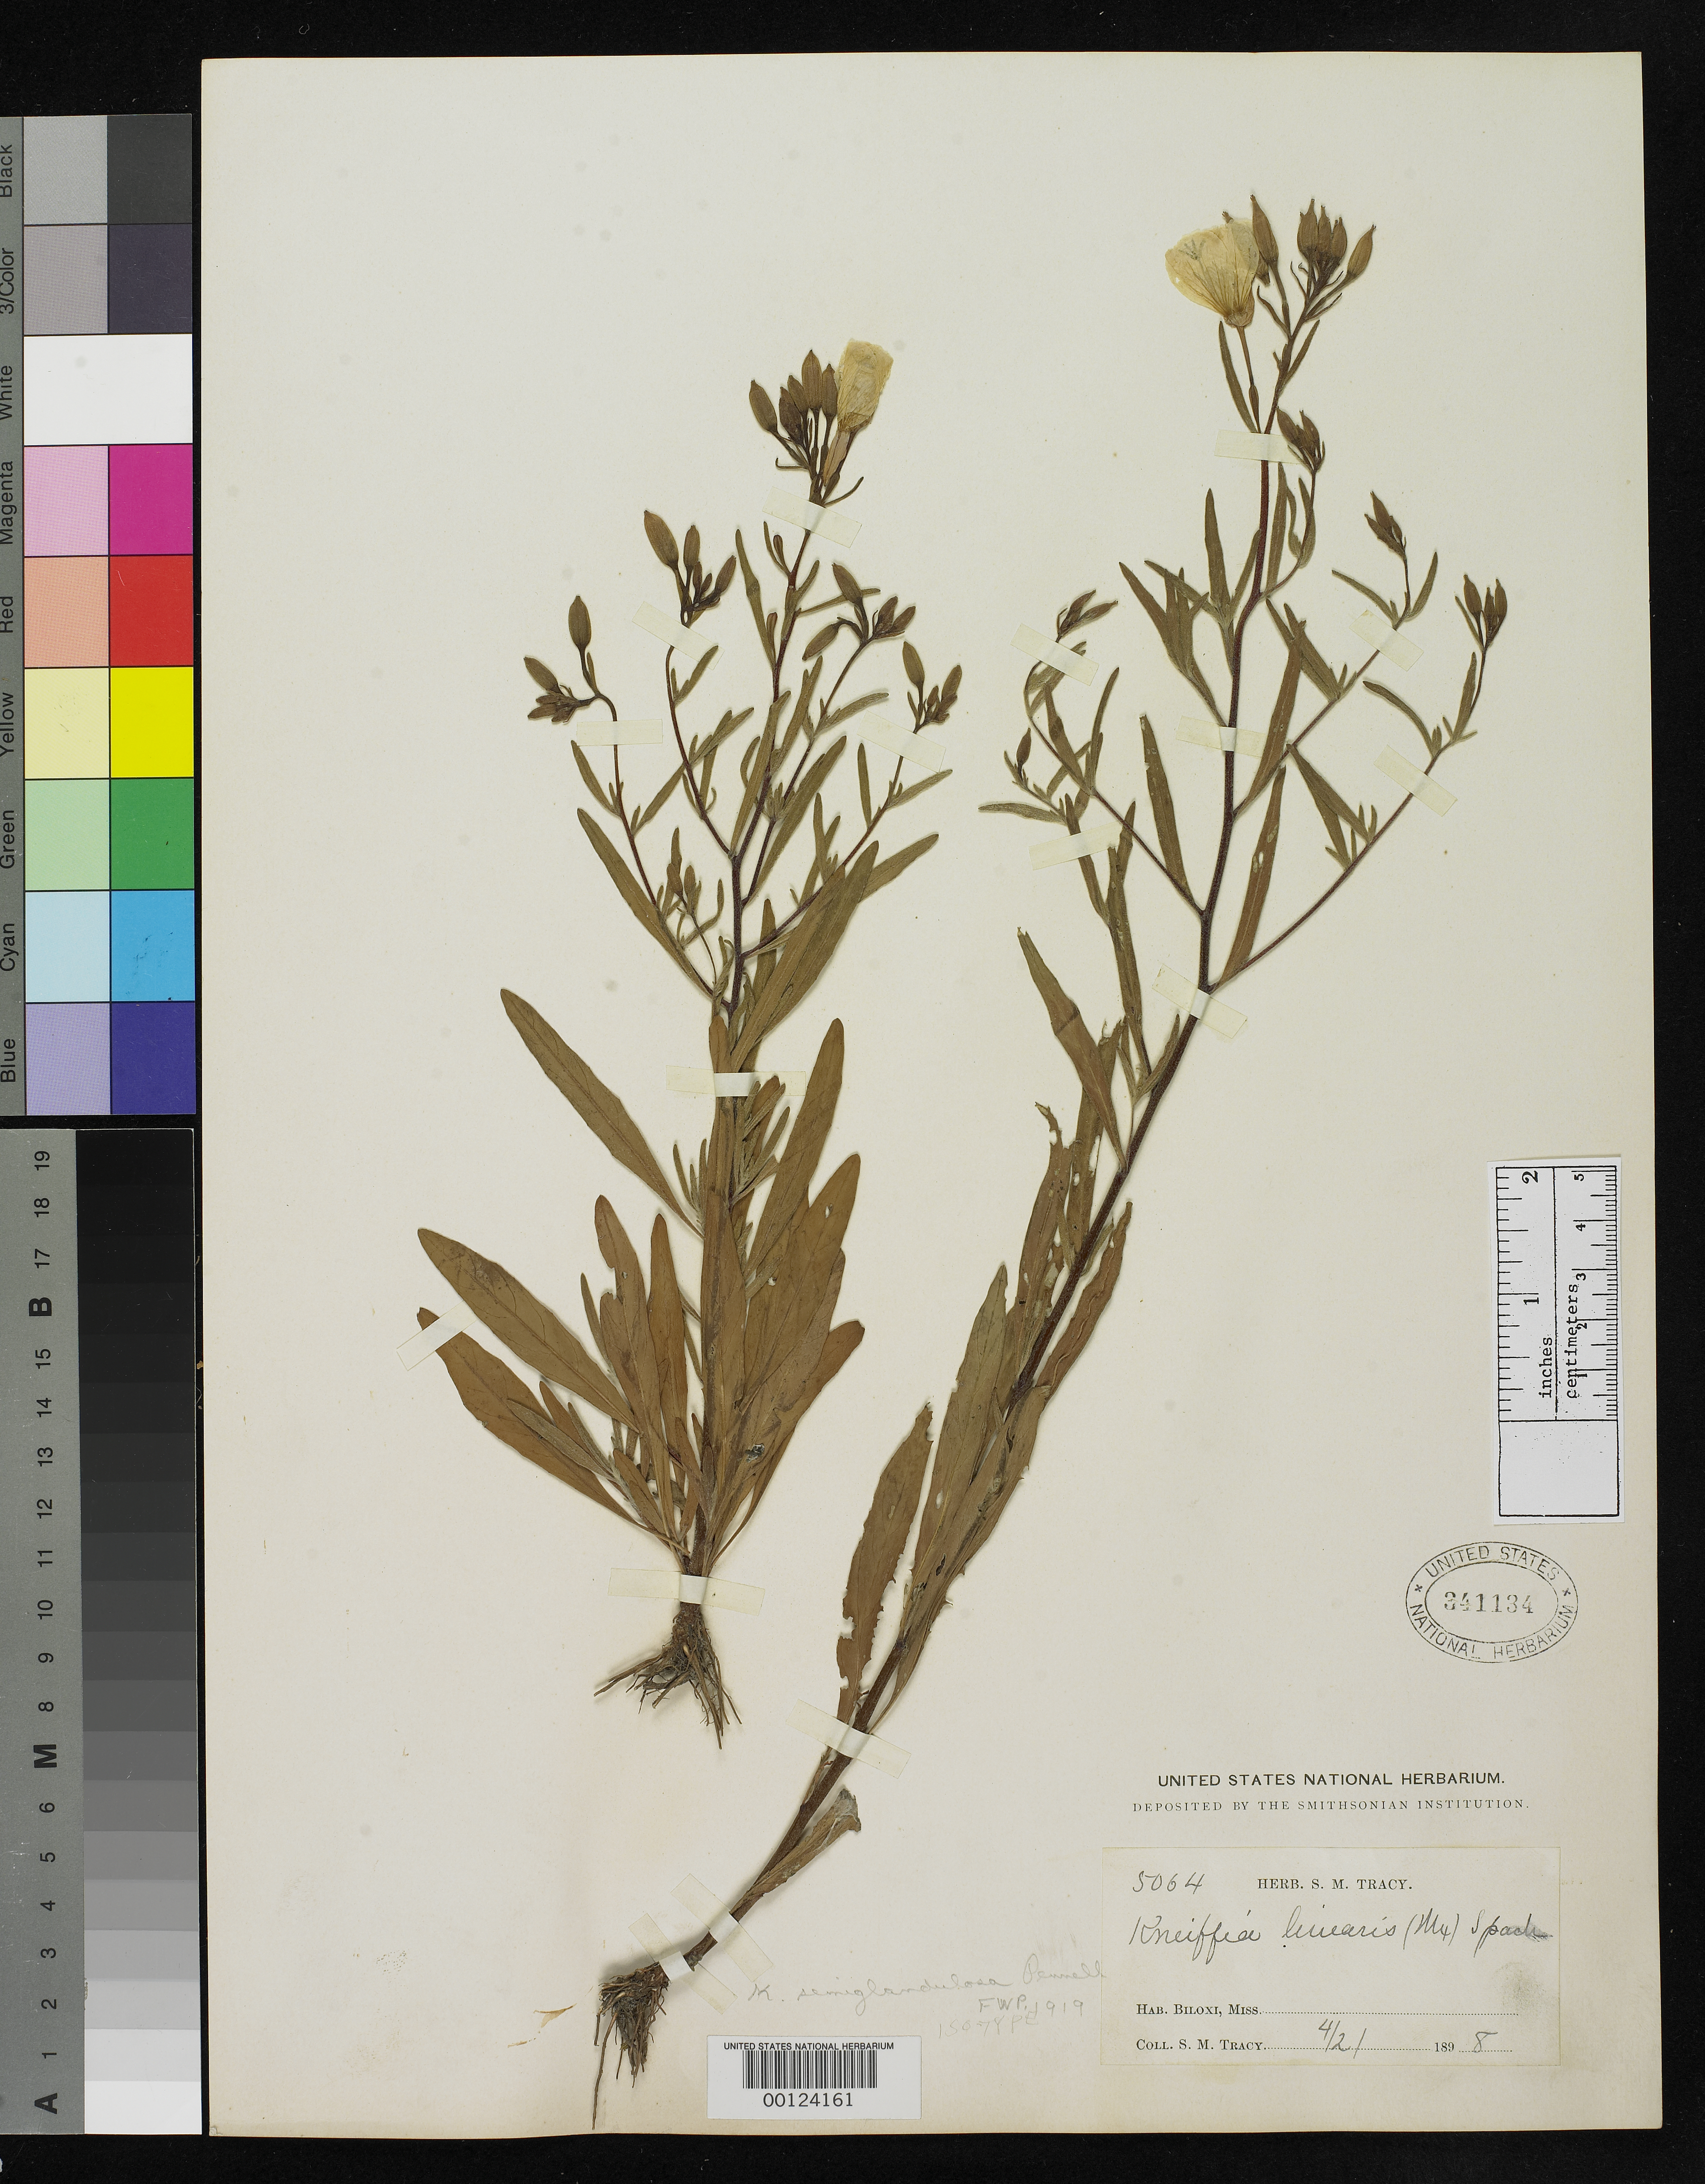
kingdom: Plantae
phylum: Tracheophyta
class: Magnoliopsida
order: Myrtales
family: Onagraceae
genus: Kneiffia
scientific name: Kneiffia semiglandulosa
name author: Pennell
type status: Isotype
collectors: S. M. Tracy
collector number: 5064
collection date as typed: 21 Apr 1891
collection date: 1891-04-21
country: United States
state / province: Mississippi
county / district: Harrison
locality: Biloxi.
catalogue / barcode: US 341134